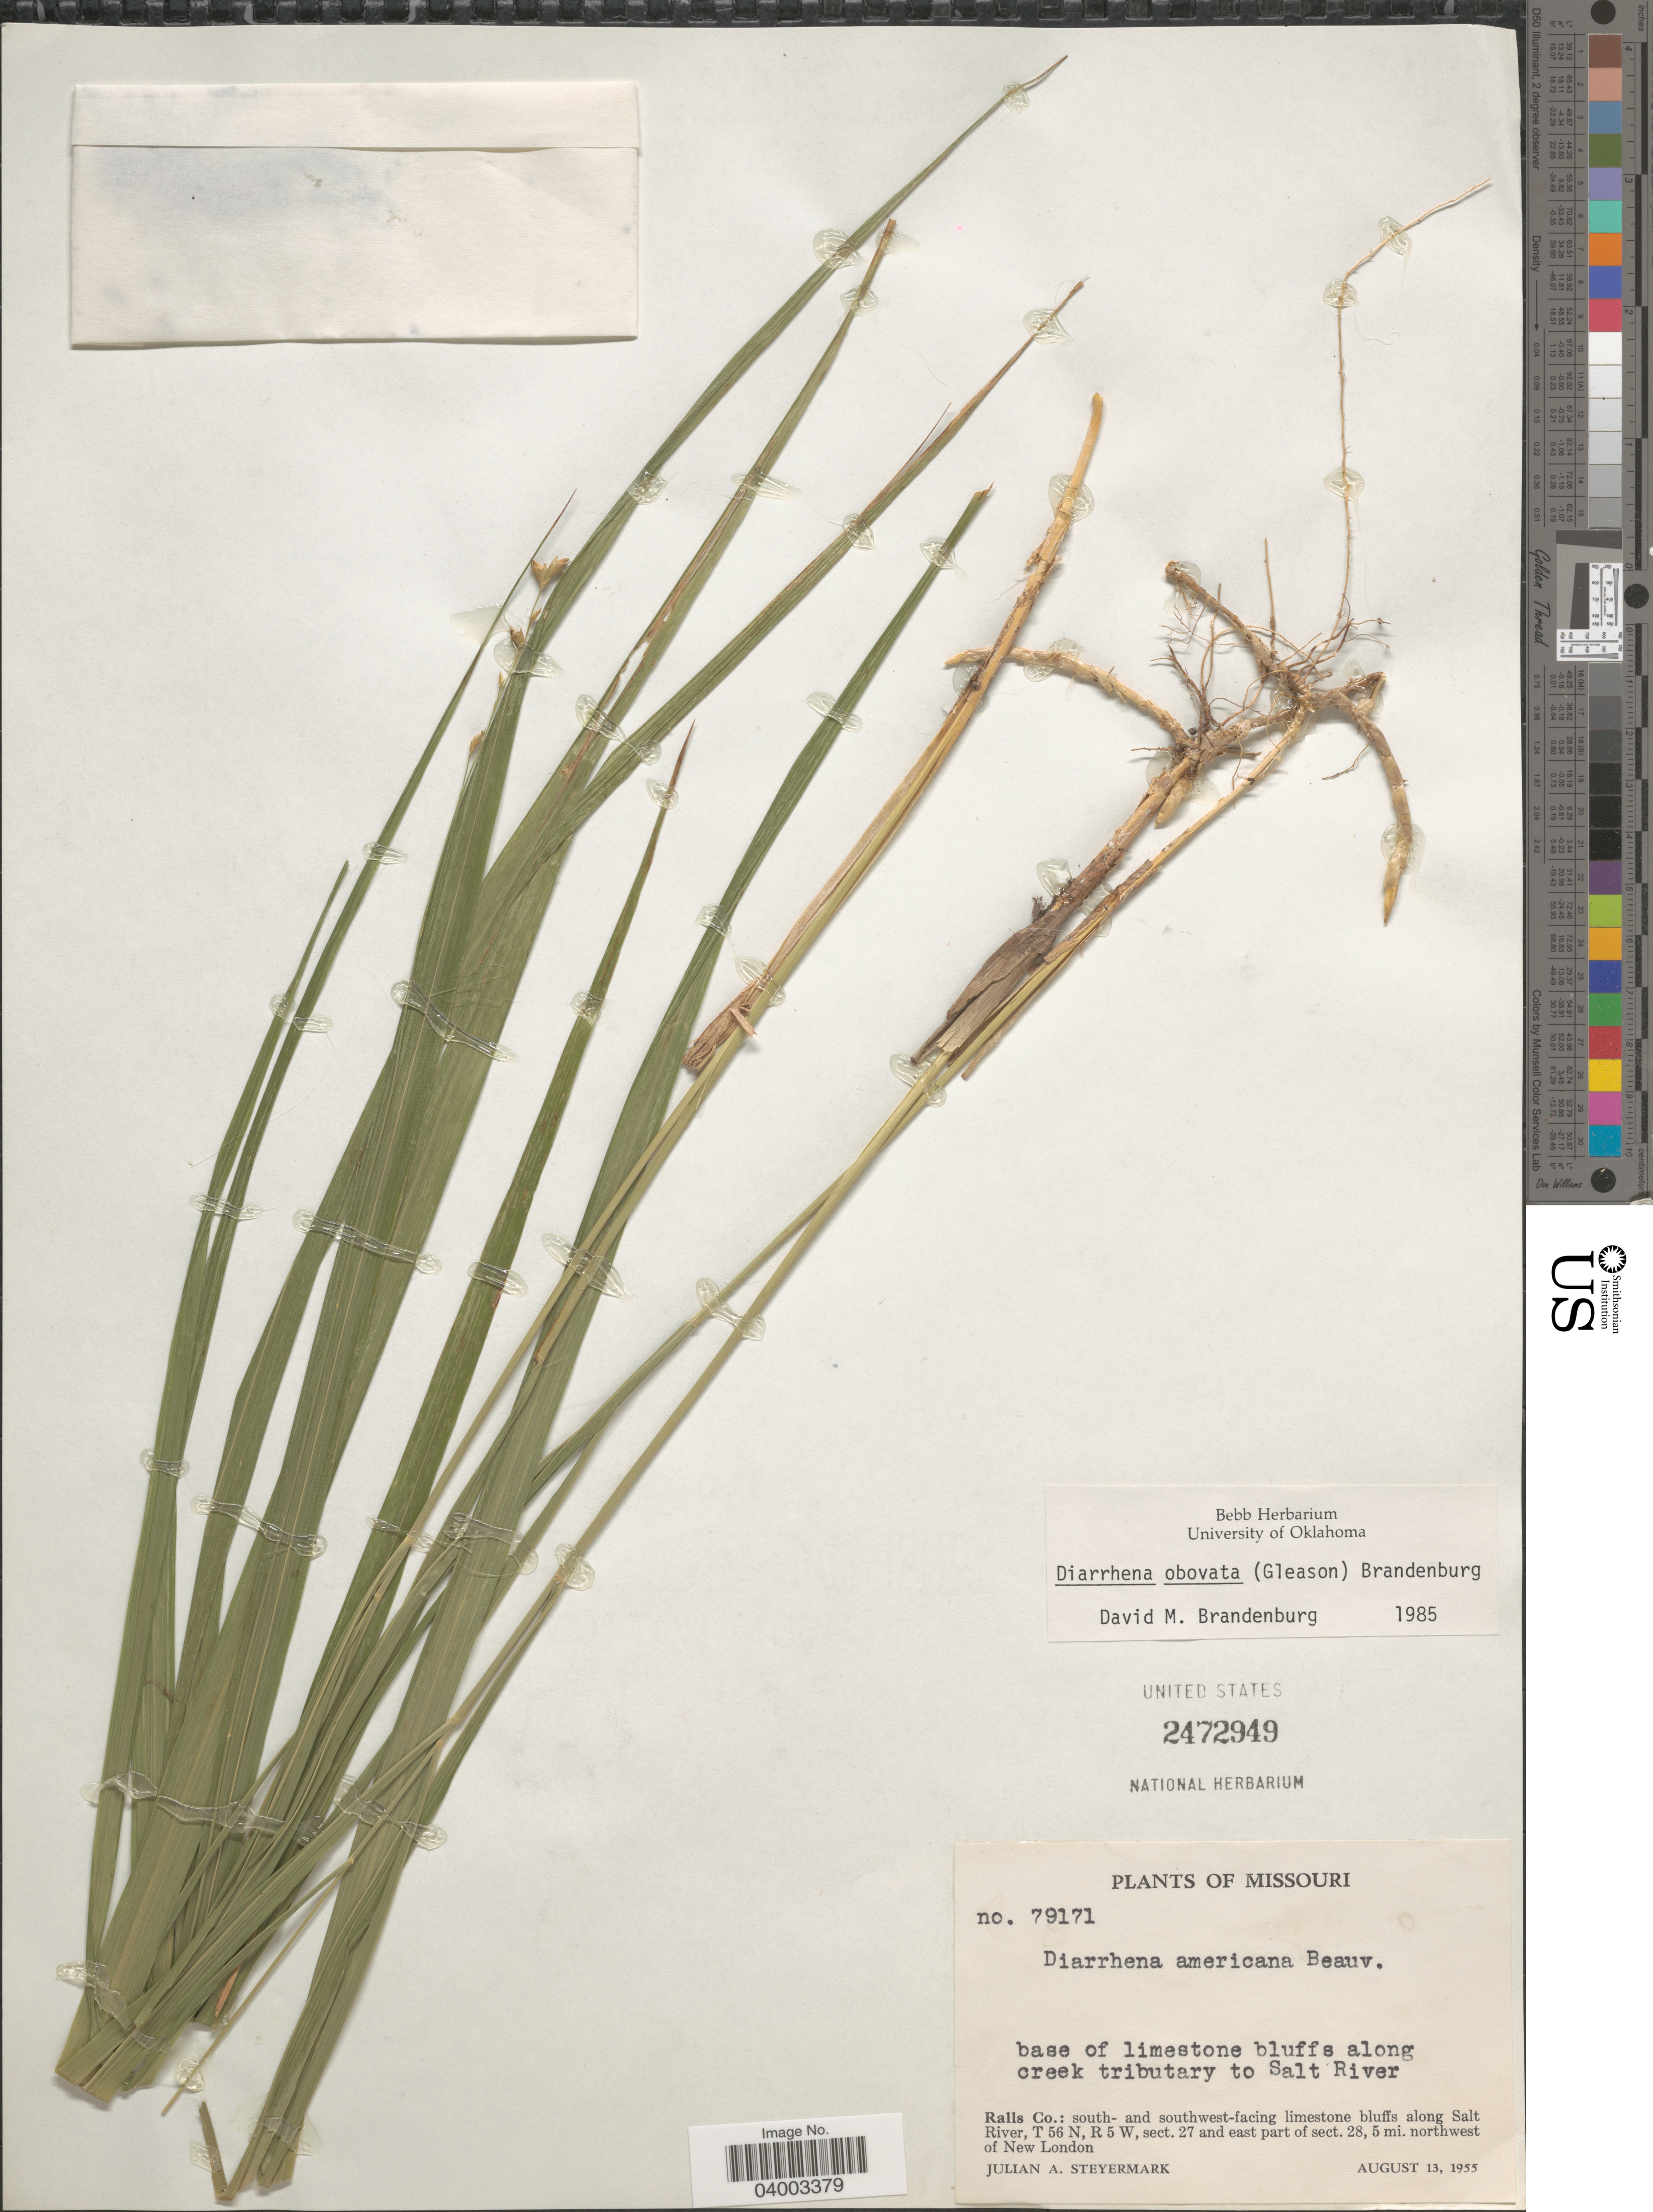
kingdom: Plantae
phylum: Tracheophyta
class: Liliopsida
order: Poales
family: Poaceae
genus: Diarrhena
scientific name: Diarrhena obovata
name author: (Gleason) Brandenburg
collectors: J. Steyermark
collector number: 79171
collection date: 1955-08-13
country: United States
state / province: Missouri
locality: Base of limestone bluffs along creek tributary to Salt River. South- and southwest-facing limestone bluffs along Salt River, T 56 N, R 5 W, sect. 27 and east part of sect. 28, 5 mi. northwest of New London.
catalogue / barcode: US 2472949